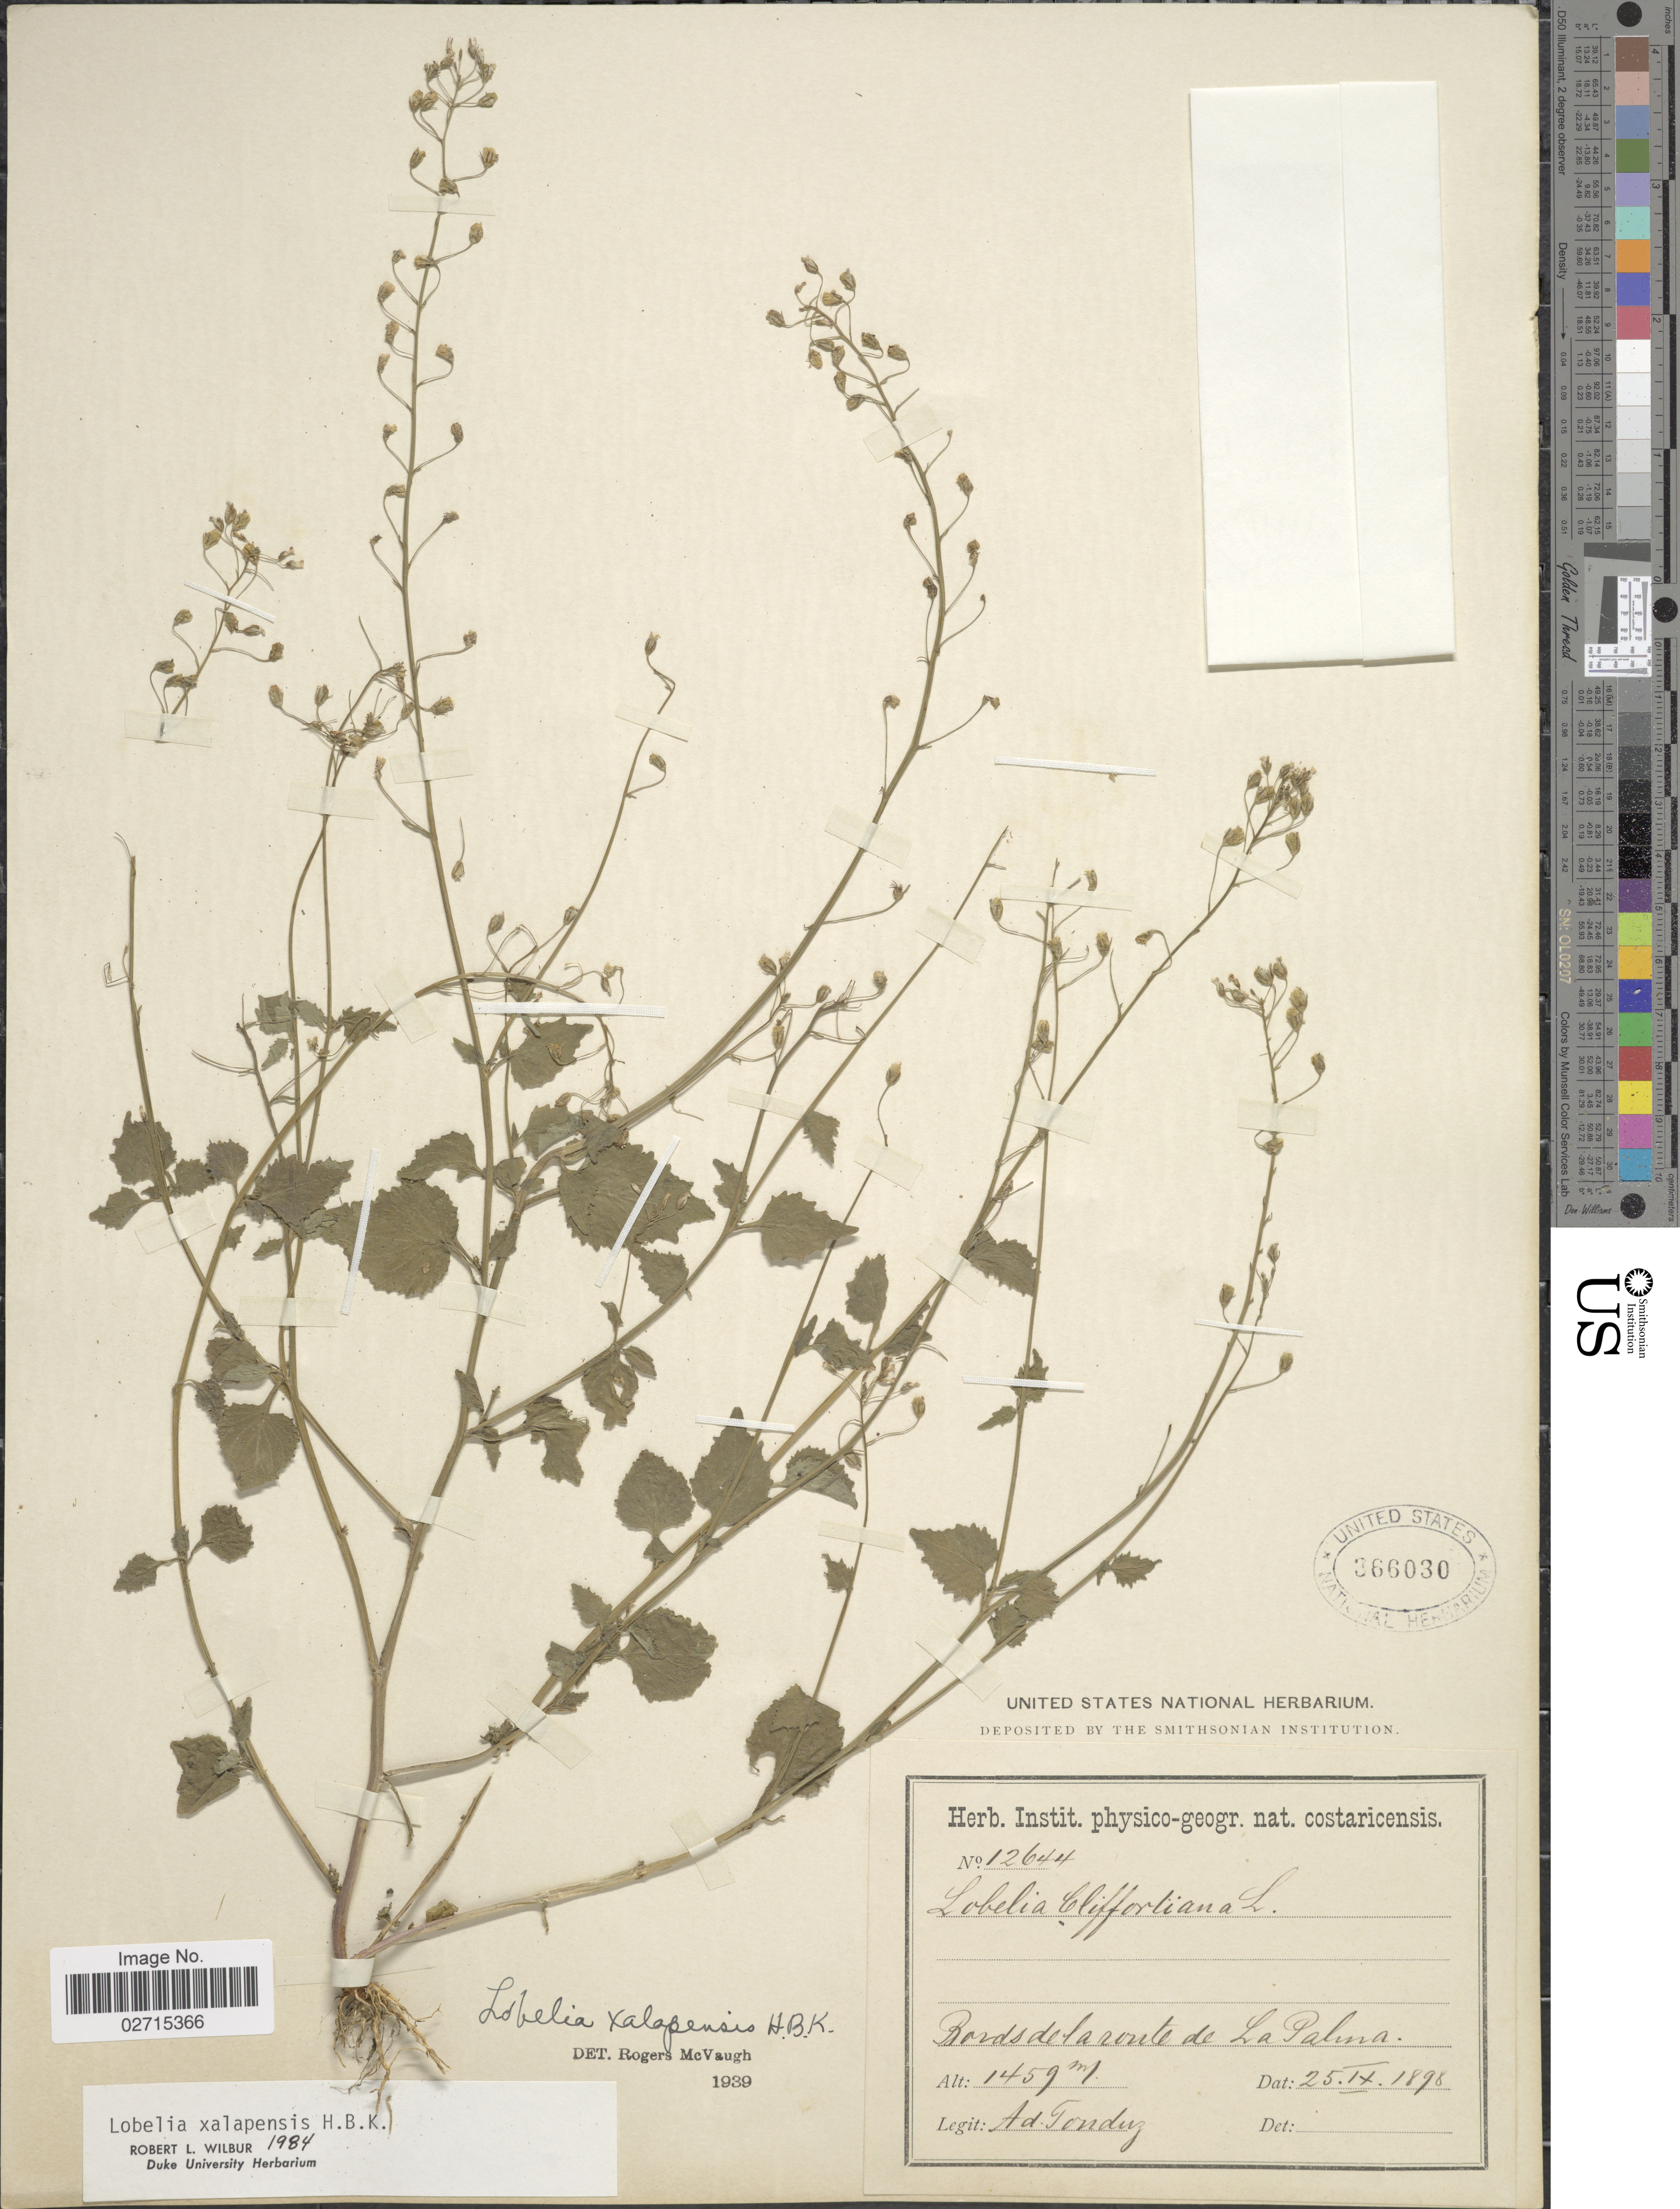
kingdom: Plantae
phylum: Tracheophyta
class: Magnoliopsida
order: Asterales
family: Campanulaceae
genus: Lobelia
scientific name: Lobelia xalapensis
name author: Kunth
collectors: A. Tonduz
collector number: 12644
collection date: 1898-09-25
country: Costa Rica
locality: Bords de la route de La Palma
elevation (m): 1459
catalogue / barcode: US 366030